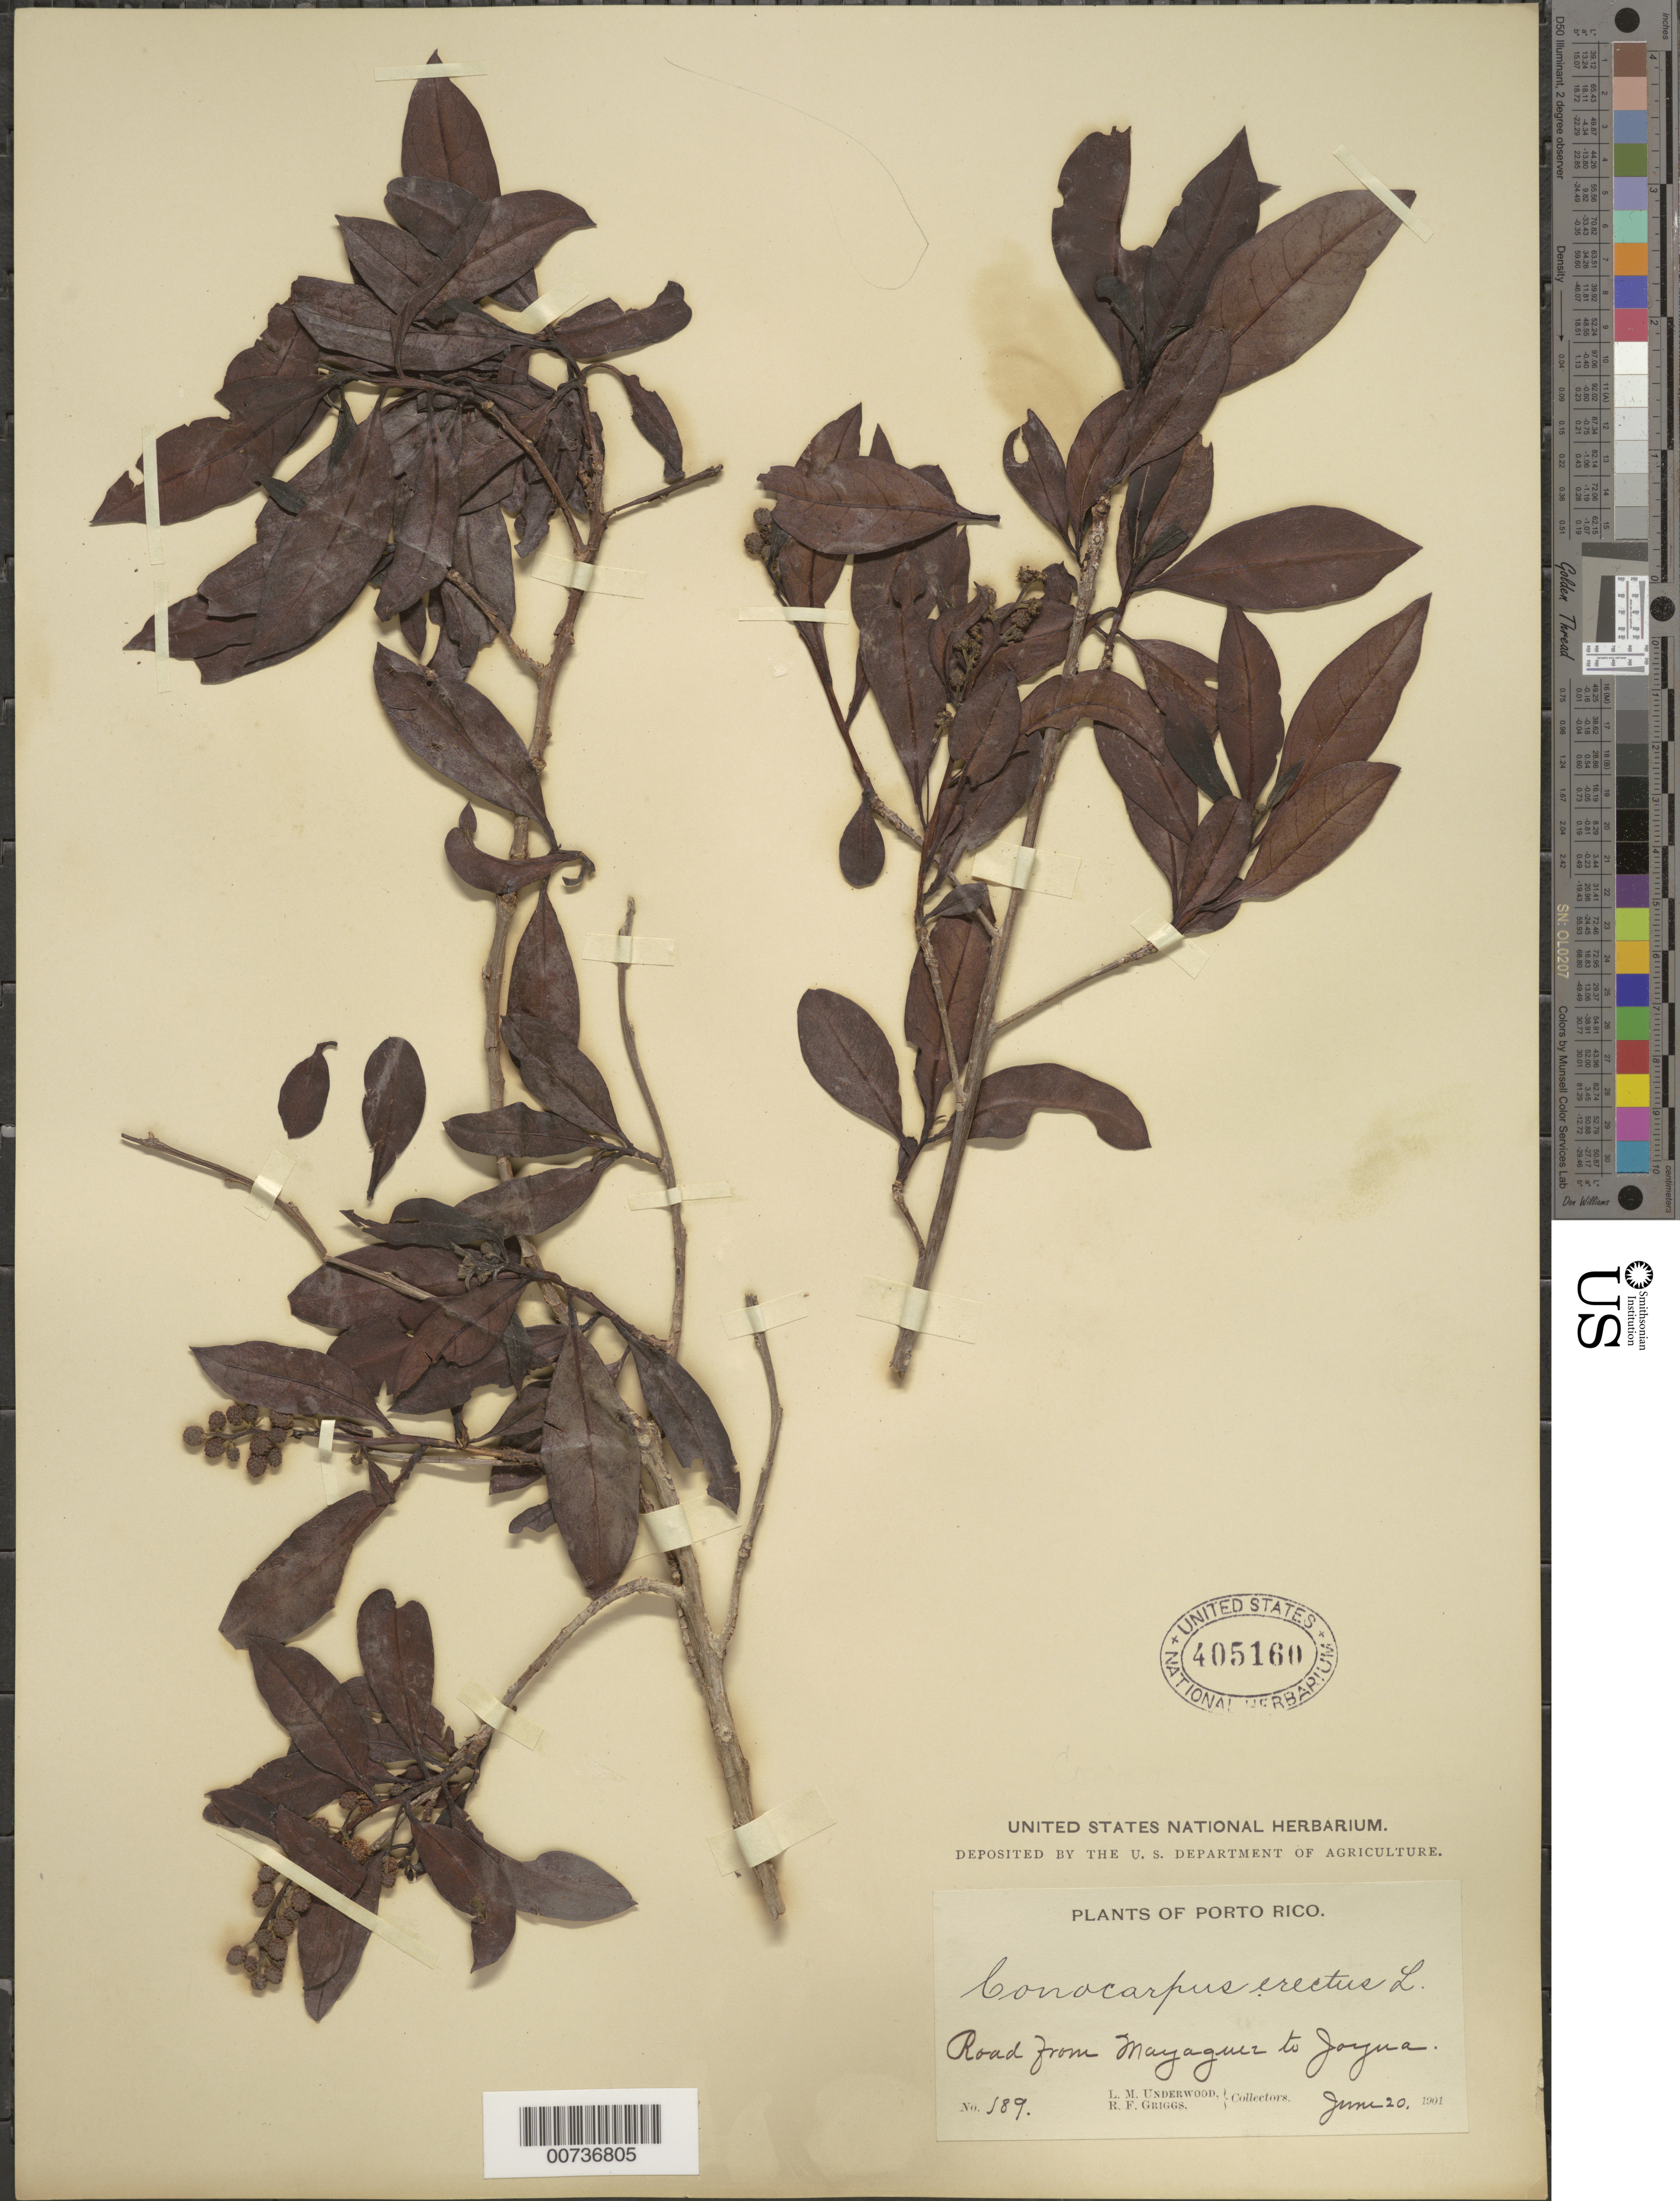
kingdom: Plantae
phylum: Tracheophyta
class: Magnoliopsida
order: Myrtales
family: Combretaceae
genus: Conocarpus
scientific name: Conocarpus erectus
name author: L.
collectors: L. M. Underwood & R. F. Griggs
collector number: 189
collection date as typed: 20 Jun 1901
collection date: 1901-06-20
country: Puerto Rico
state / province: Mayagüez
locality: Road from Mayaguez to Jayuya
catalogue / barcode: US 405160